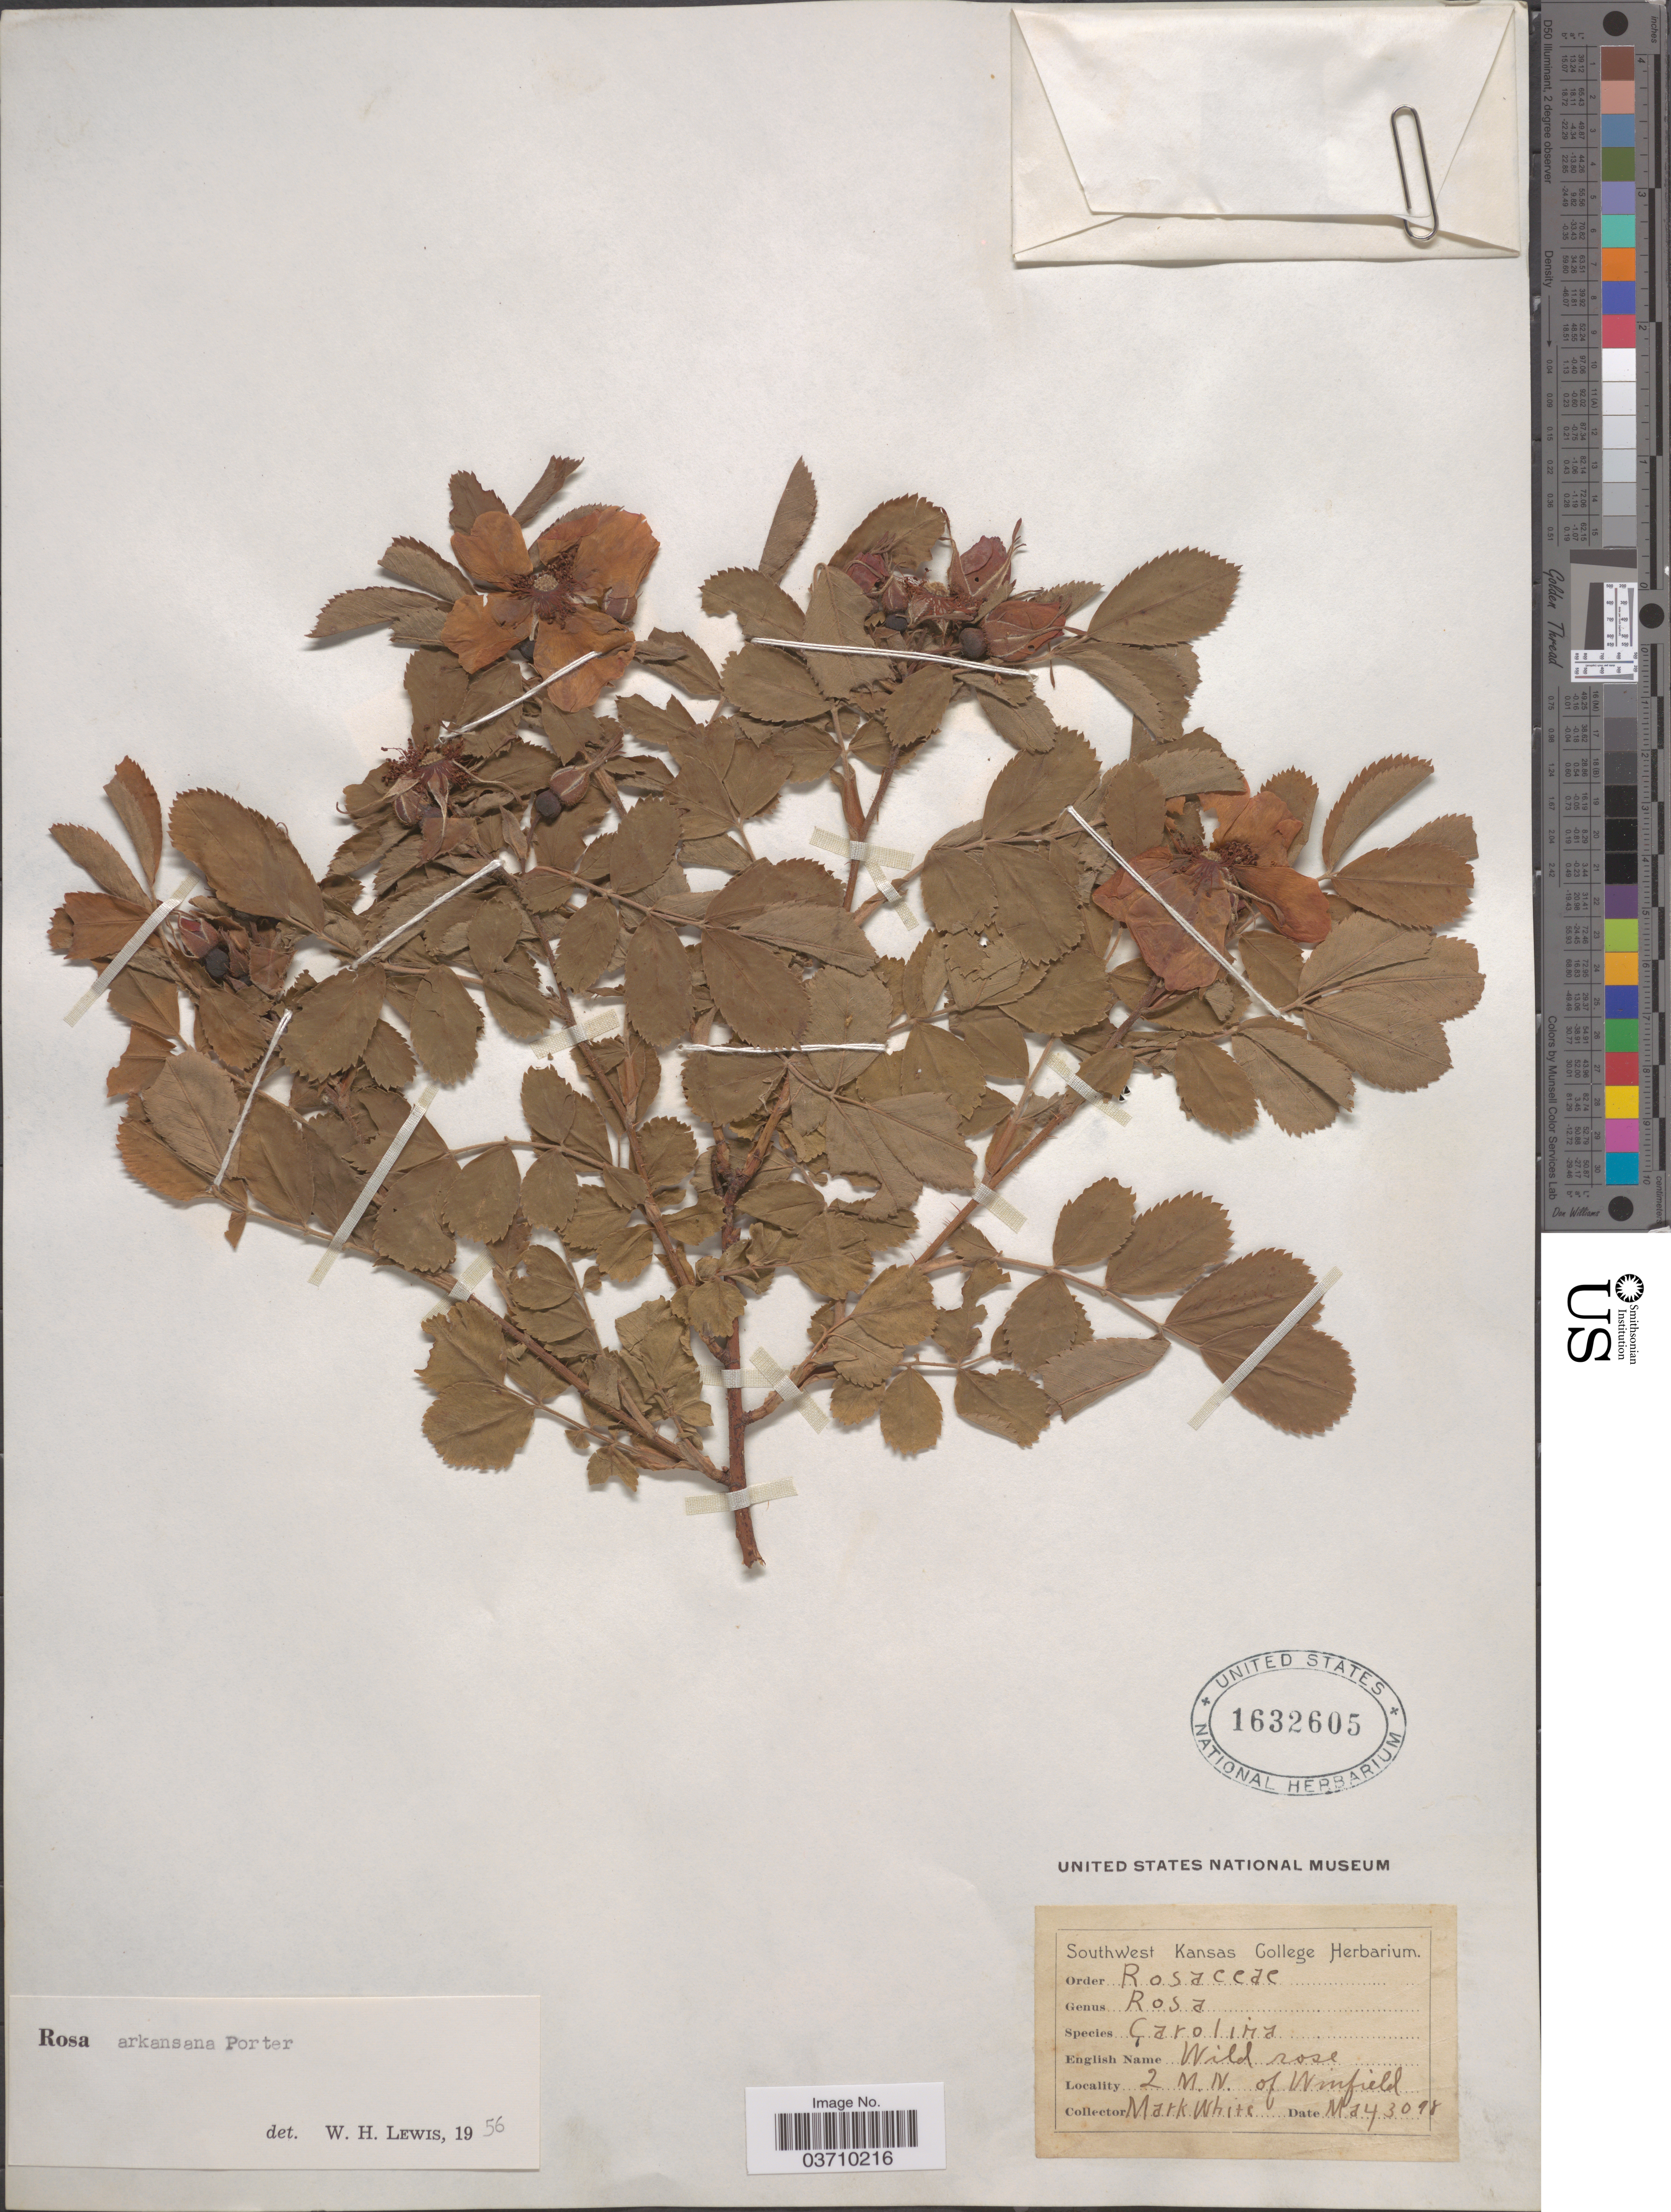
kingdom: Plantae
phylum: Tracheophyta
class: Magnoliopsida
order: Rosales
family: Rosaceae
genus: Rosa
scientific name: Rosa arkansana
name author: Porter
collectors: M. White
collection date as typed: Transcribed d/m/y: 30/5/98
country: United States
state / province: Kansas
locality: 2 M. N. of Winfield.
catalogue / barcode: US 1632605